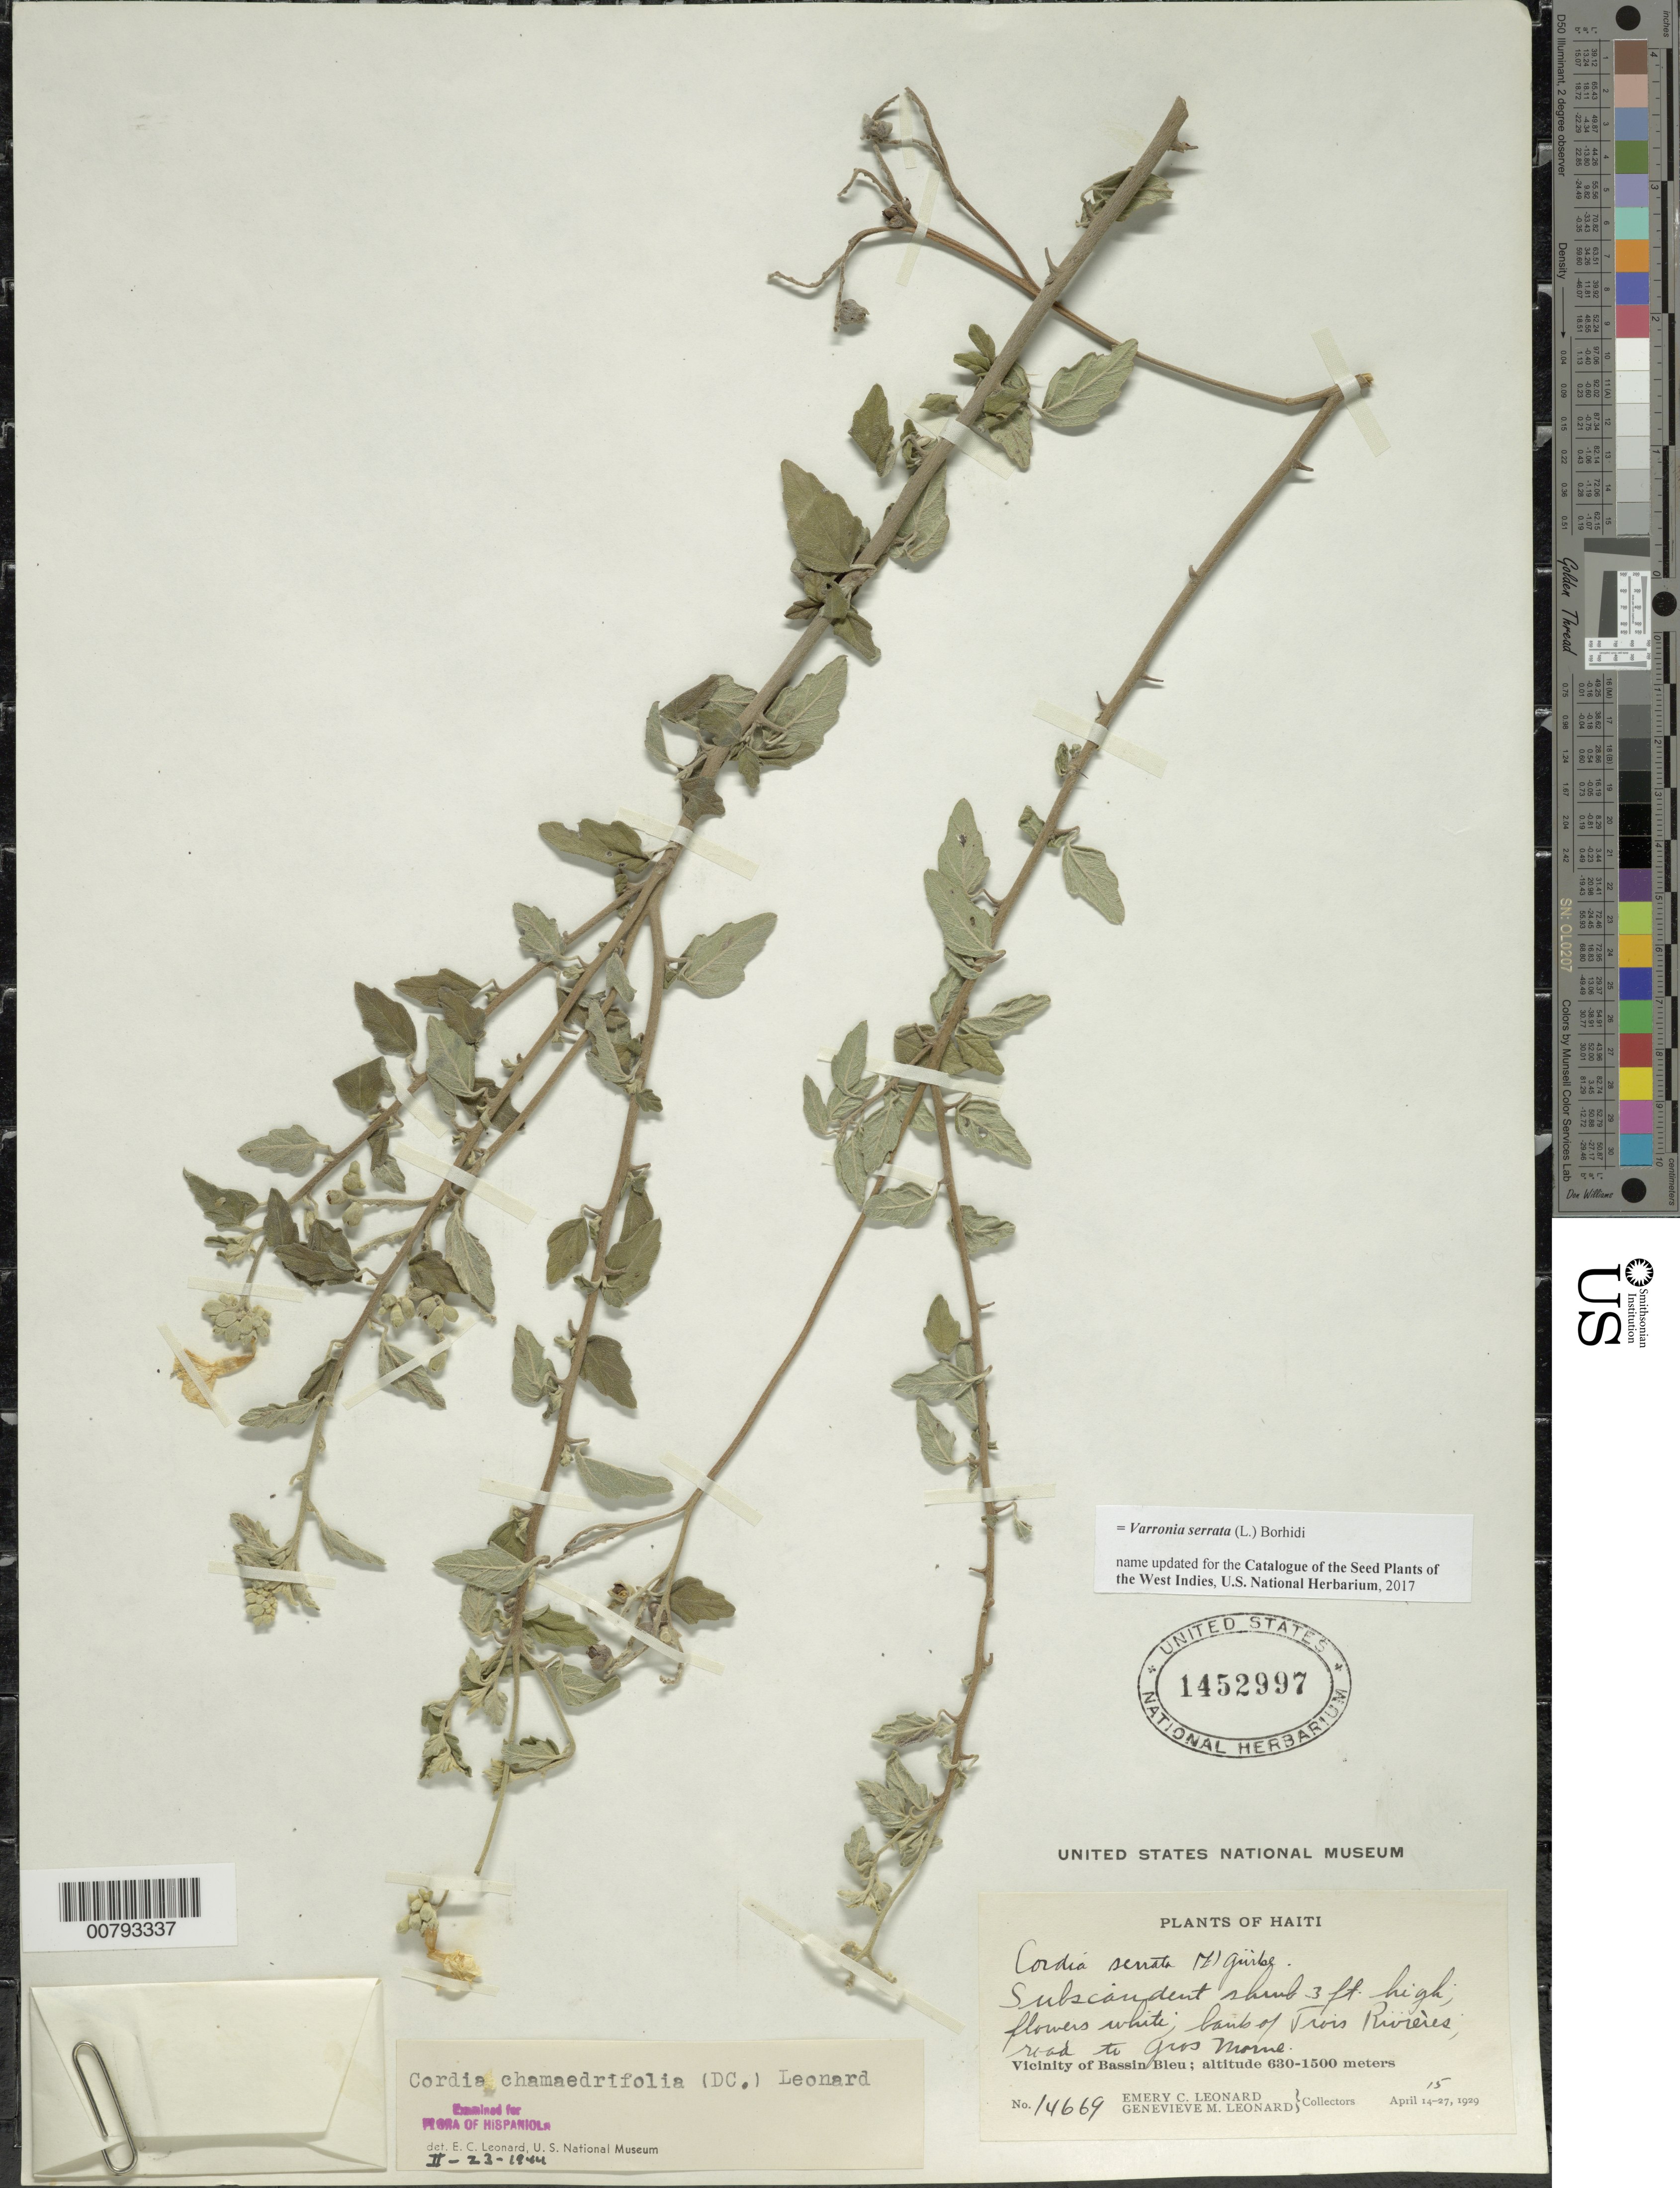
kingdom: Plantae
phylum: Tracheophyta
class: Magnoliopsida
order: Boraginales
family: Cordiaceae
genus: Varronia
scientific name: Varronia serrata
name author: (L.) Borhidi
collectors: E. C. Leonard & G. M. Leonard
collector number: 14669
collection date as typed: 15 Apr 1929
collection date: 1929-04-15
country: Haiti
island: Hispaniola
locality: Vicinity of Bassin Bleu, banks of Trois Rivières, road to Gros Morne.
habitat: Banks of river.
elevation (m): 630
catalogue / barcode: US 1452997